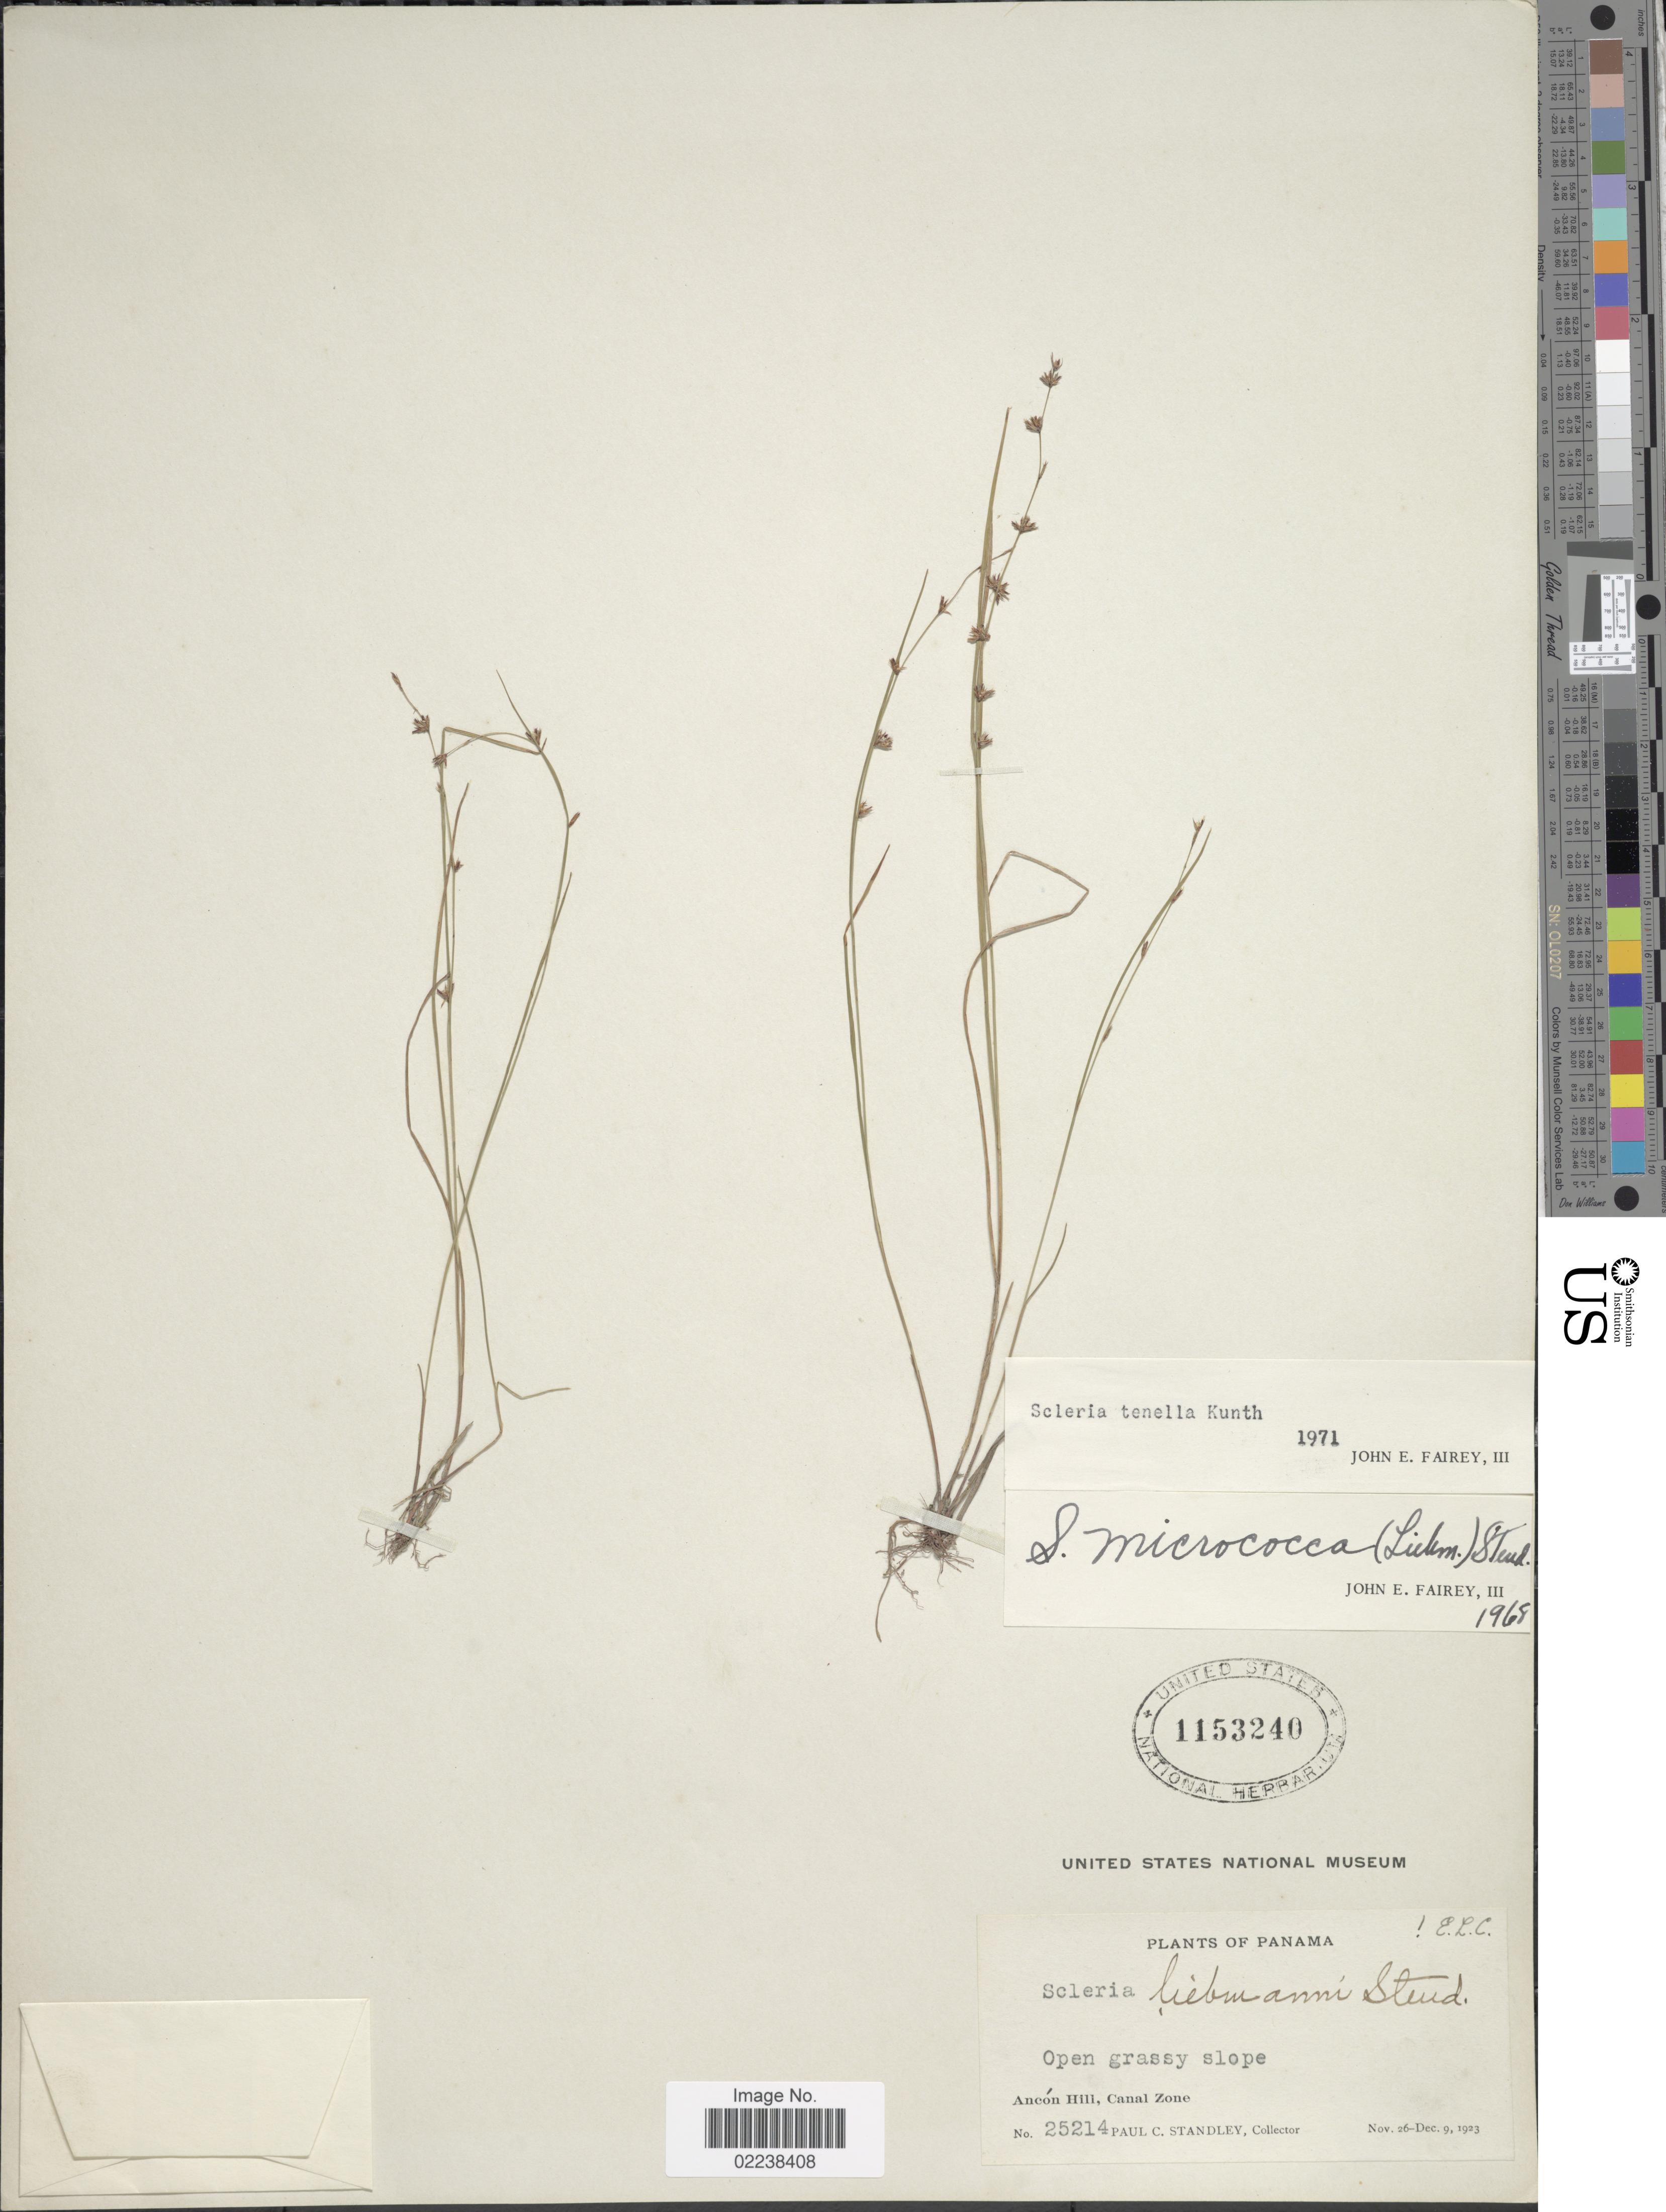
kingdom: Plantae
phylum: Tracheophyta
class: Liliopsida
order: Poales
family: Cyperaceae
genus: Scleria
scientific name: Scleria verticillata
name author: Muhl. ex Willd.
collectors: P. C. Standley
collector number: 25214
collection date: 1923-11-26/1923-12-09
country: Panama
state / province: Colón / Panamá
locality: Open grassy slope, Ancon Hill, Canal Zone. Panama.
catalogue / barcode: US 1153240